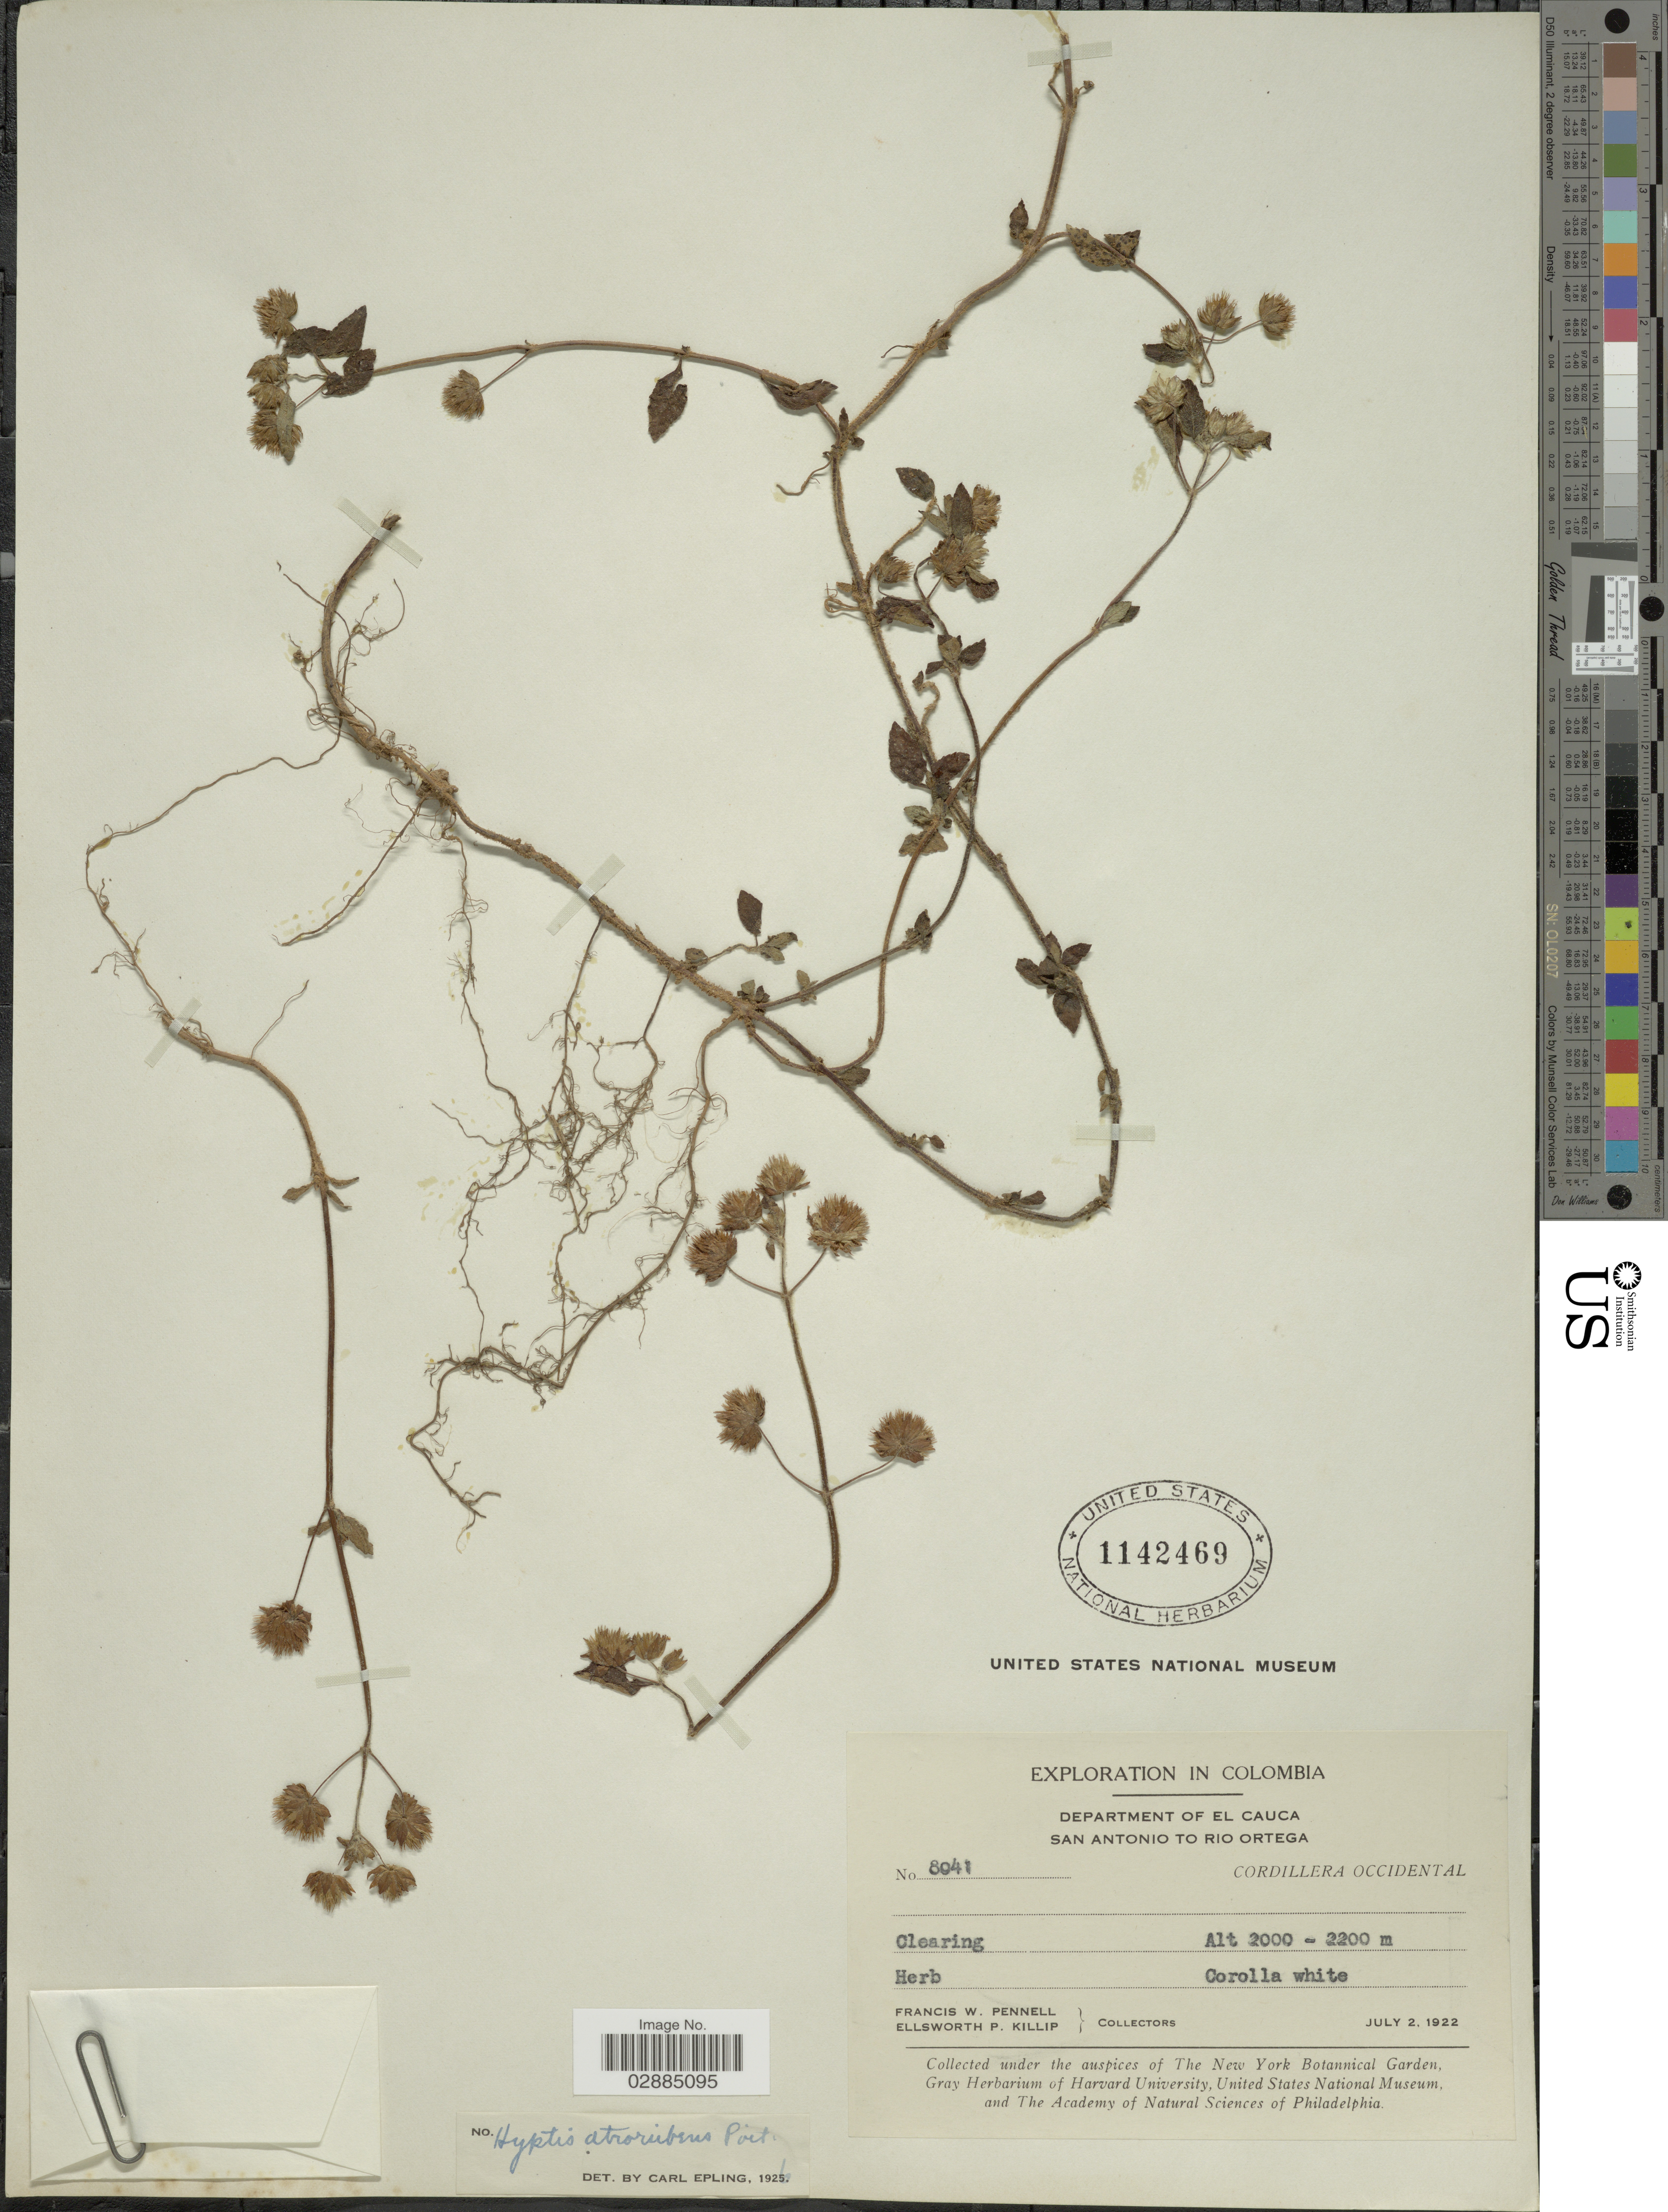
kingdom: Plantae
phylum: Tracheophyta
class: Magnoliopsida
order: Lamiales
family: Lamiaceae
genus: Hyptis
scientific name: Hyptis atrorubens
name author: Poit.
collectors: F. W. Pennell & E. P. Killip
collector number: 8041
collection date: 1922-07-02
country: Colombia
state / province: Cauca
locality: Department of El Cauca, San Antonio to Rio Ortega, Cordillera Occidental.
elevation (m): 2000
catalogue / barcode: US 1142469